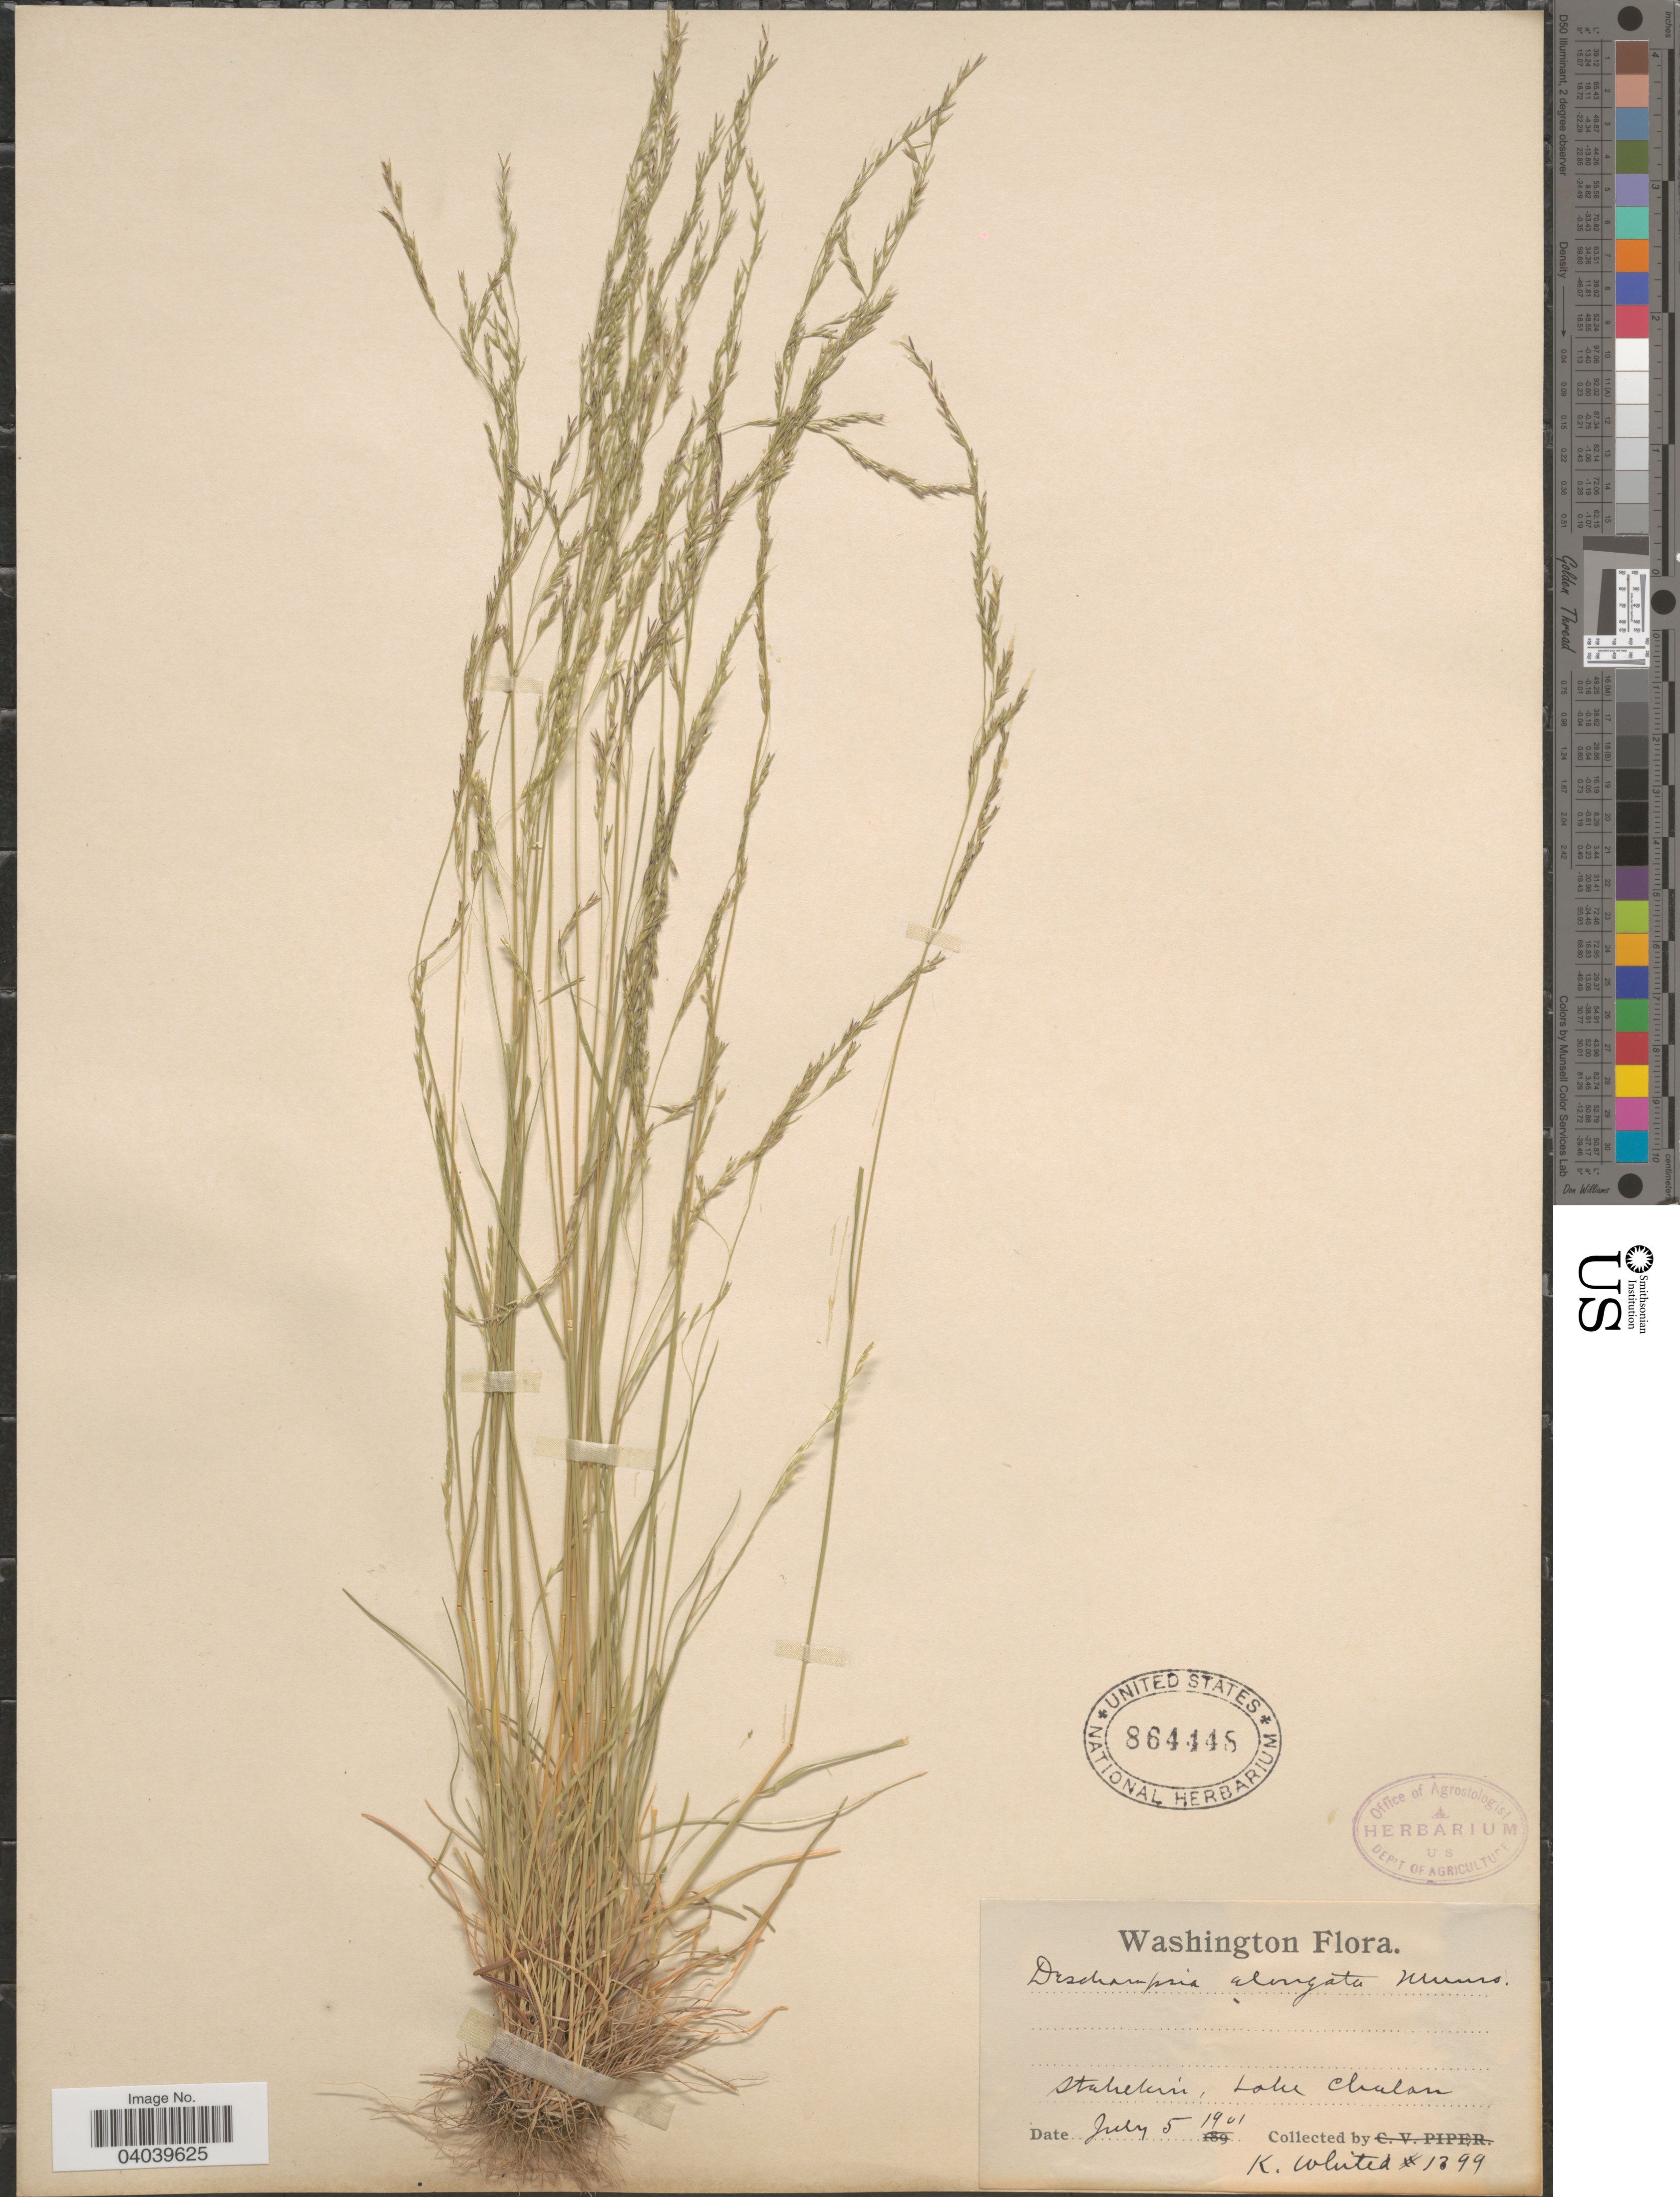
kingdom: Plantae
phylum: Tracheophyta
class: Liliopsida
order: Poales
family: Poaceae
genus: Deschampsia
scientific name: Deschampsia elongata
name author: (Hook.) Munro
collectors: K. Whited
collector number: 1399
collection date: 1901-07-05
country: United States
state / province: Washington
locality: Stakekin, Lake Chelan.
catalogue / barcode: US 864448